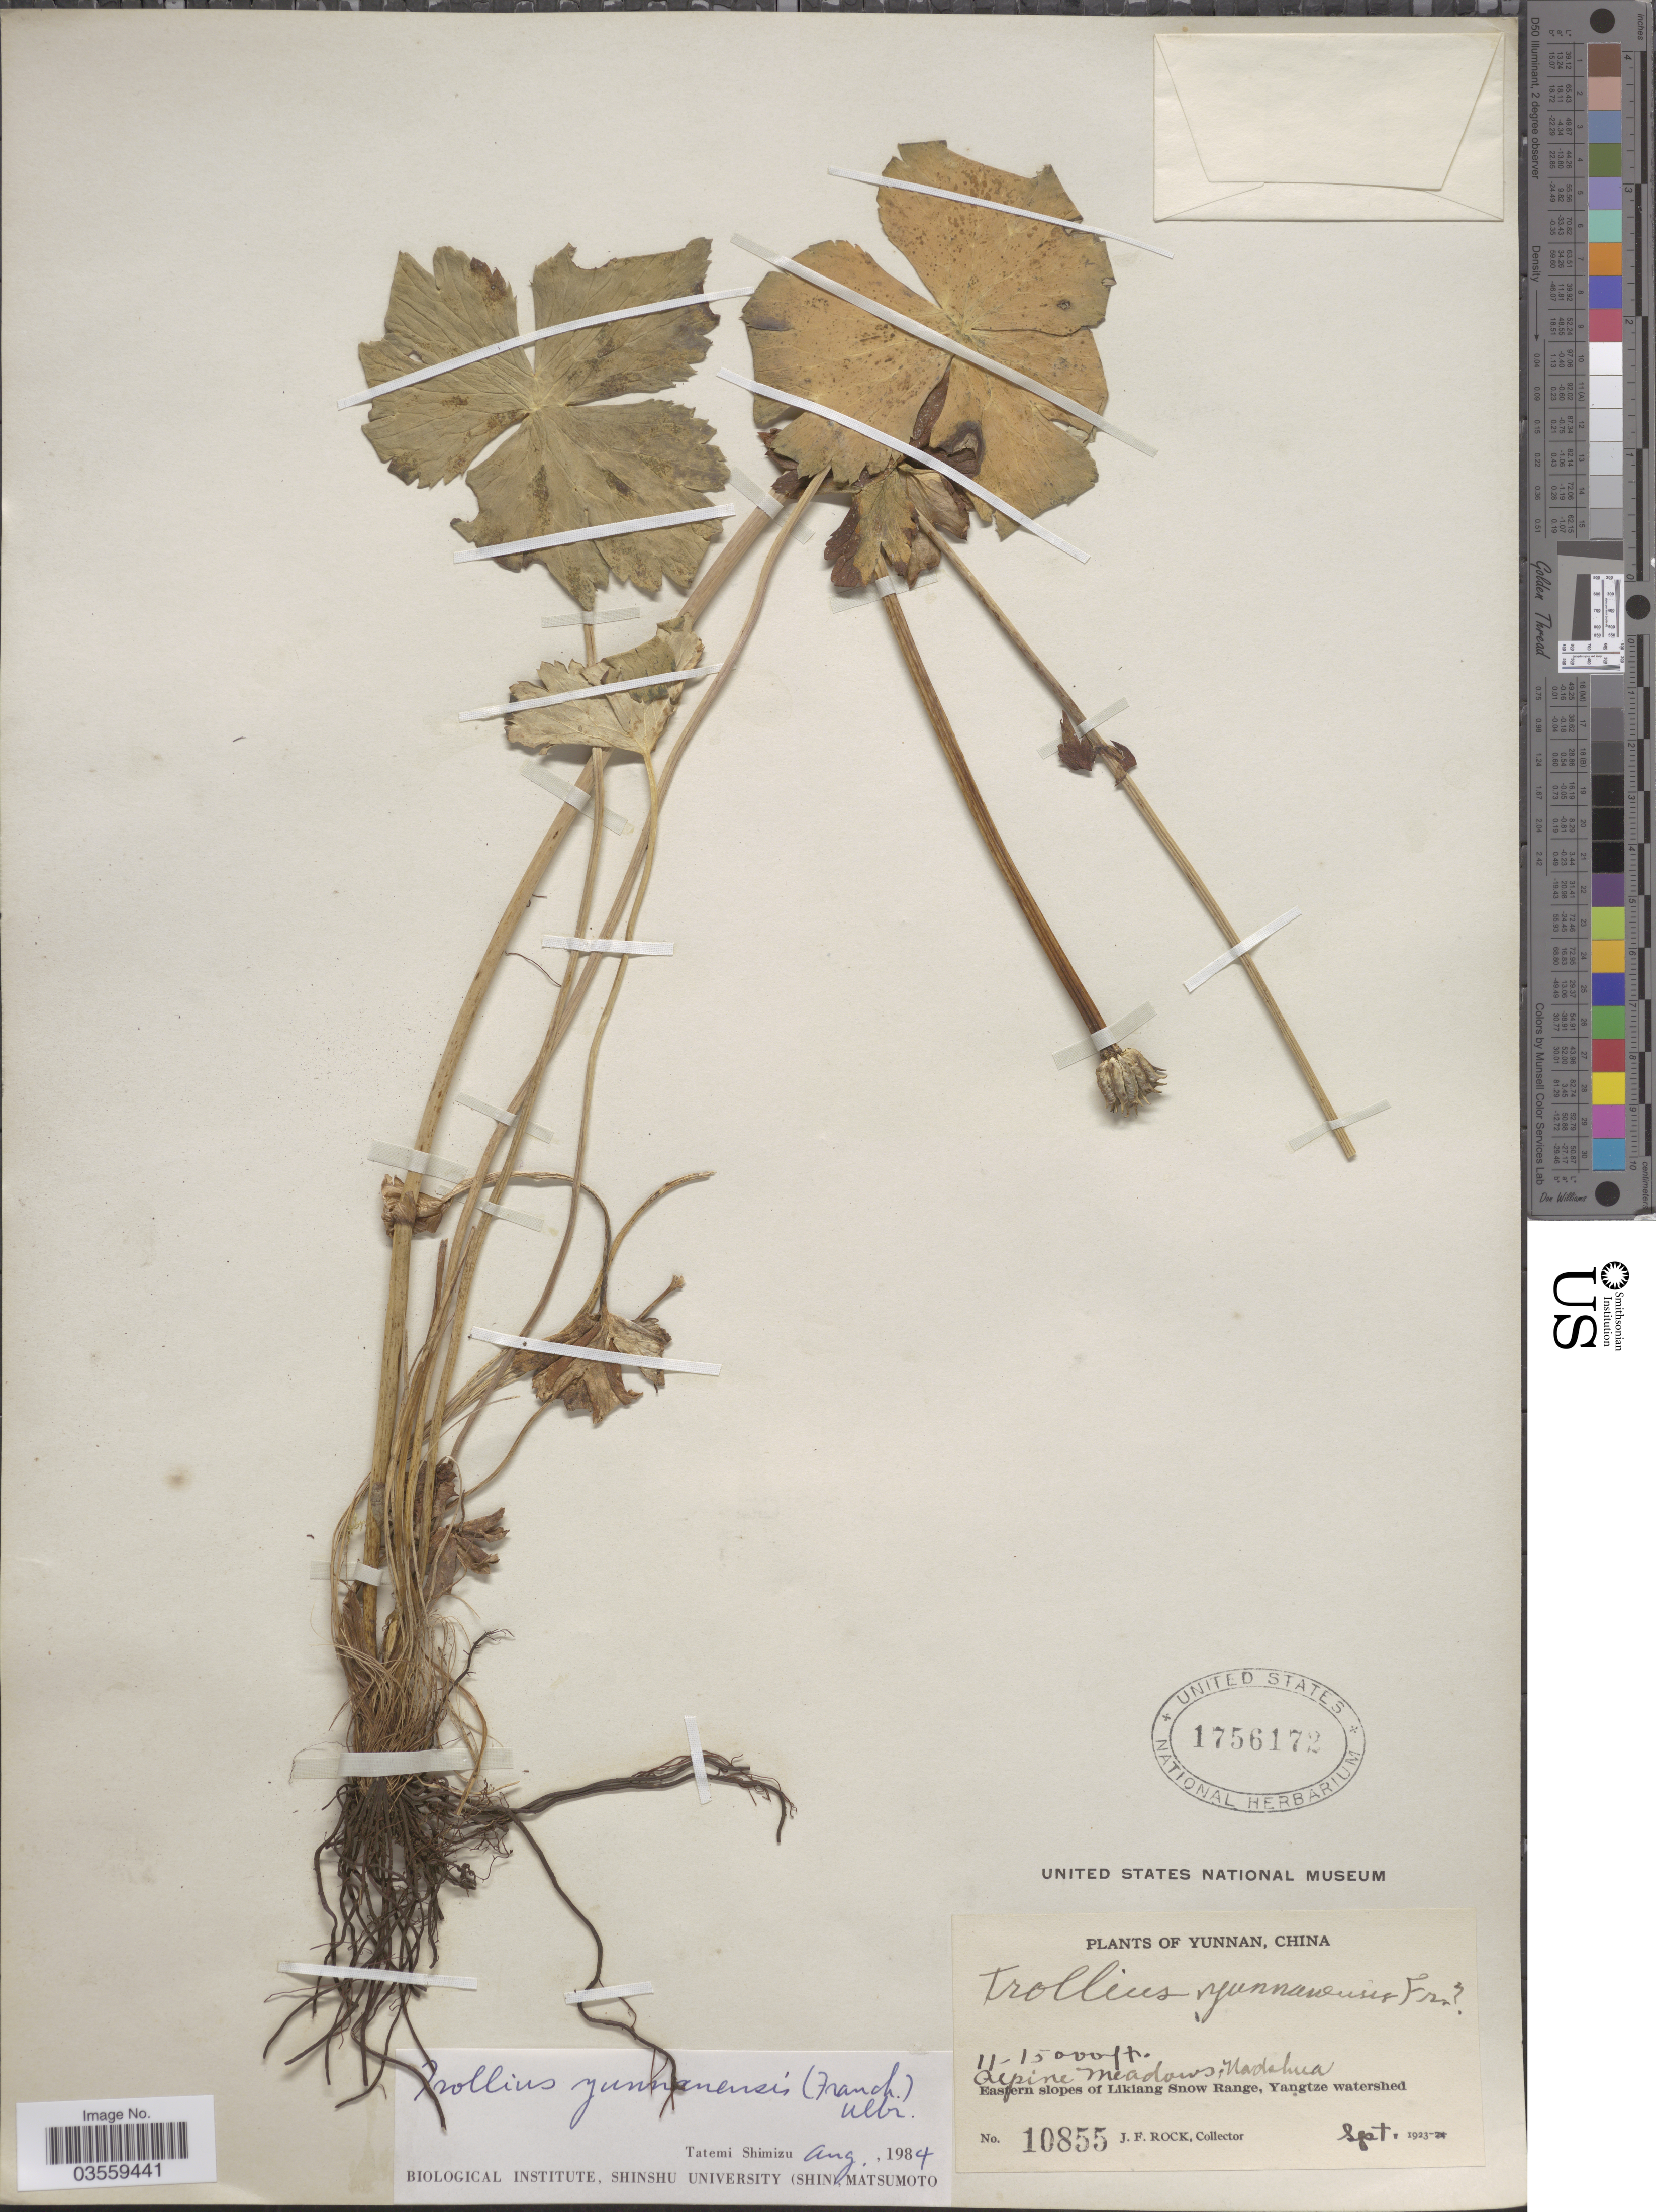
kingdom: Plantae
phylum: Tracheophyta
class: Magnoliopsida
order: Ranunculales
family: Ranunculaceae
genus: Trollius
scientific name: Trollius yunnanensis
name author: Ulbr.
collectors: J. Rock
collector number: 10855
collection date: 1923-09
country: China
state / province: Yunnan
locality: Alpine meadows, Nadshua. Eastern slopes of Likiang Snow Range, Yangtze watershed.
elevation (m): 3353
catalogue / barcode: US 1756172